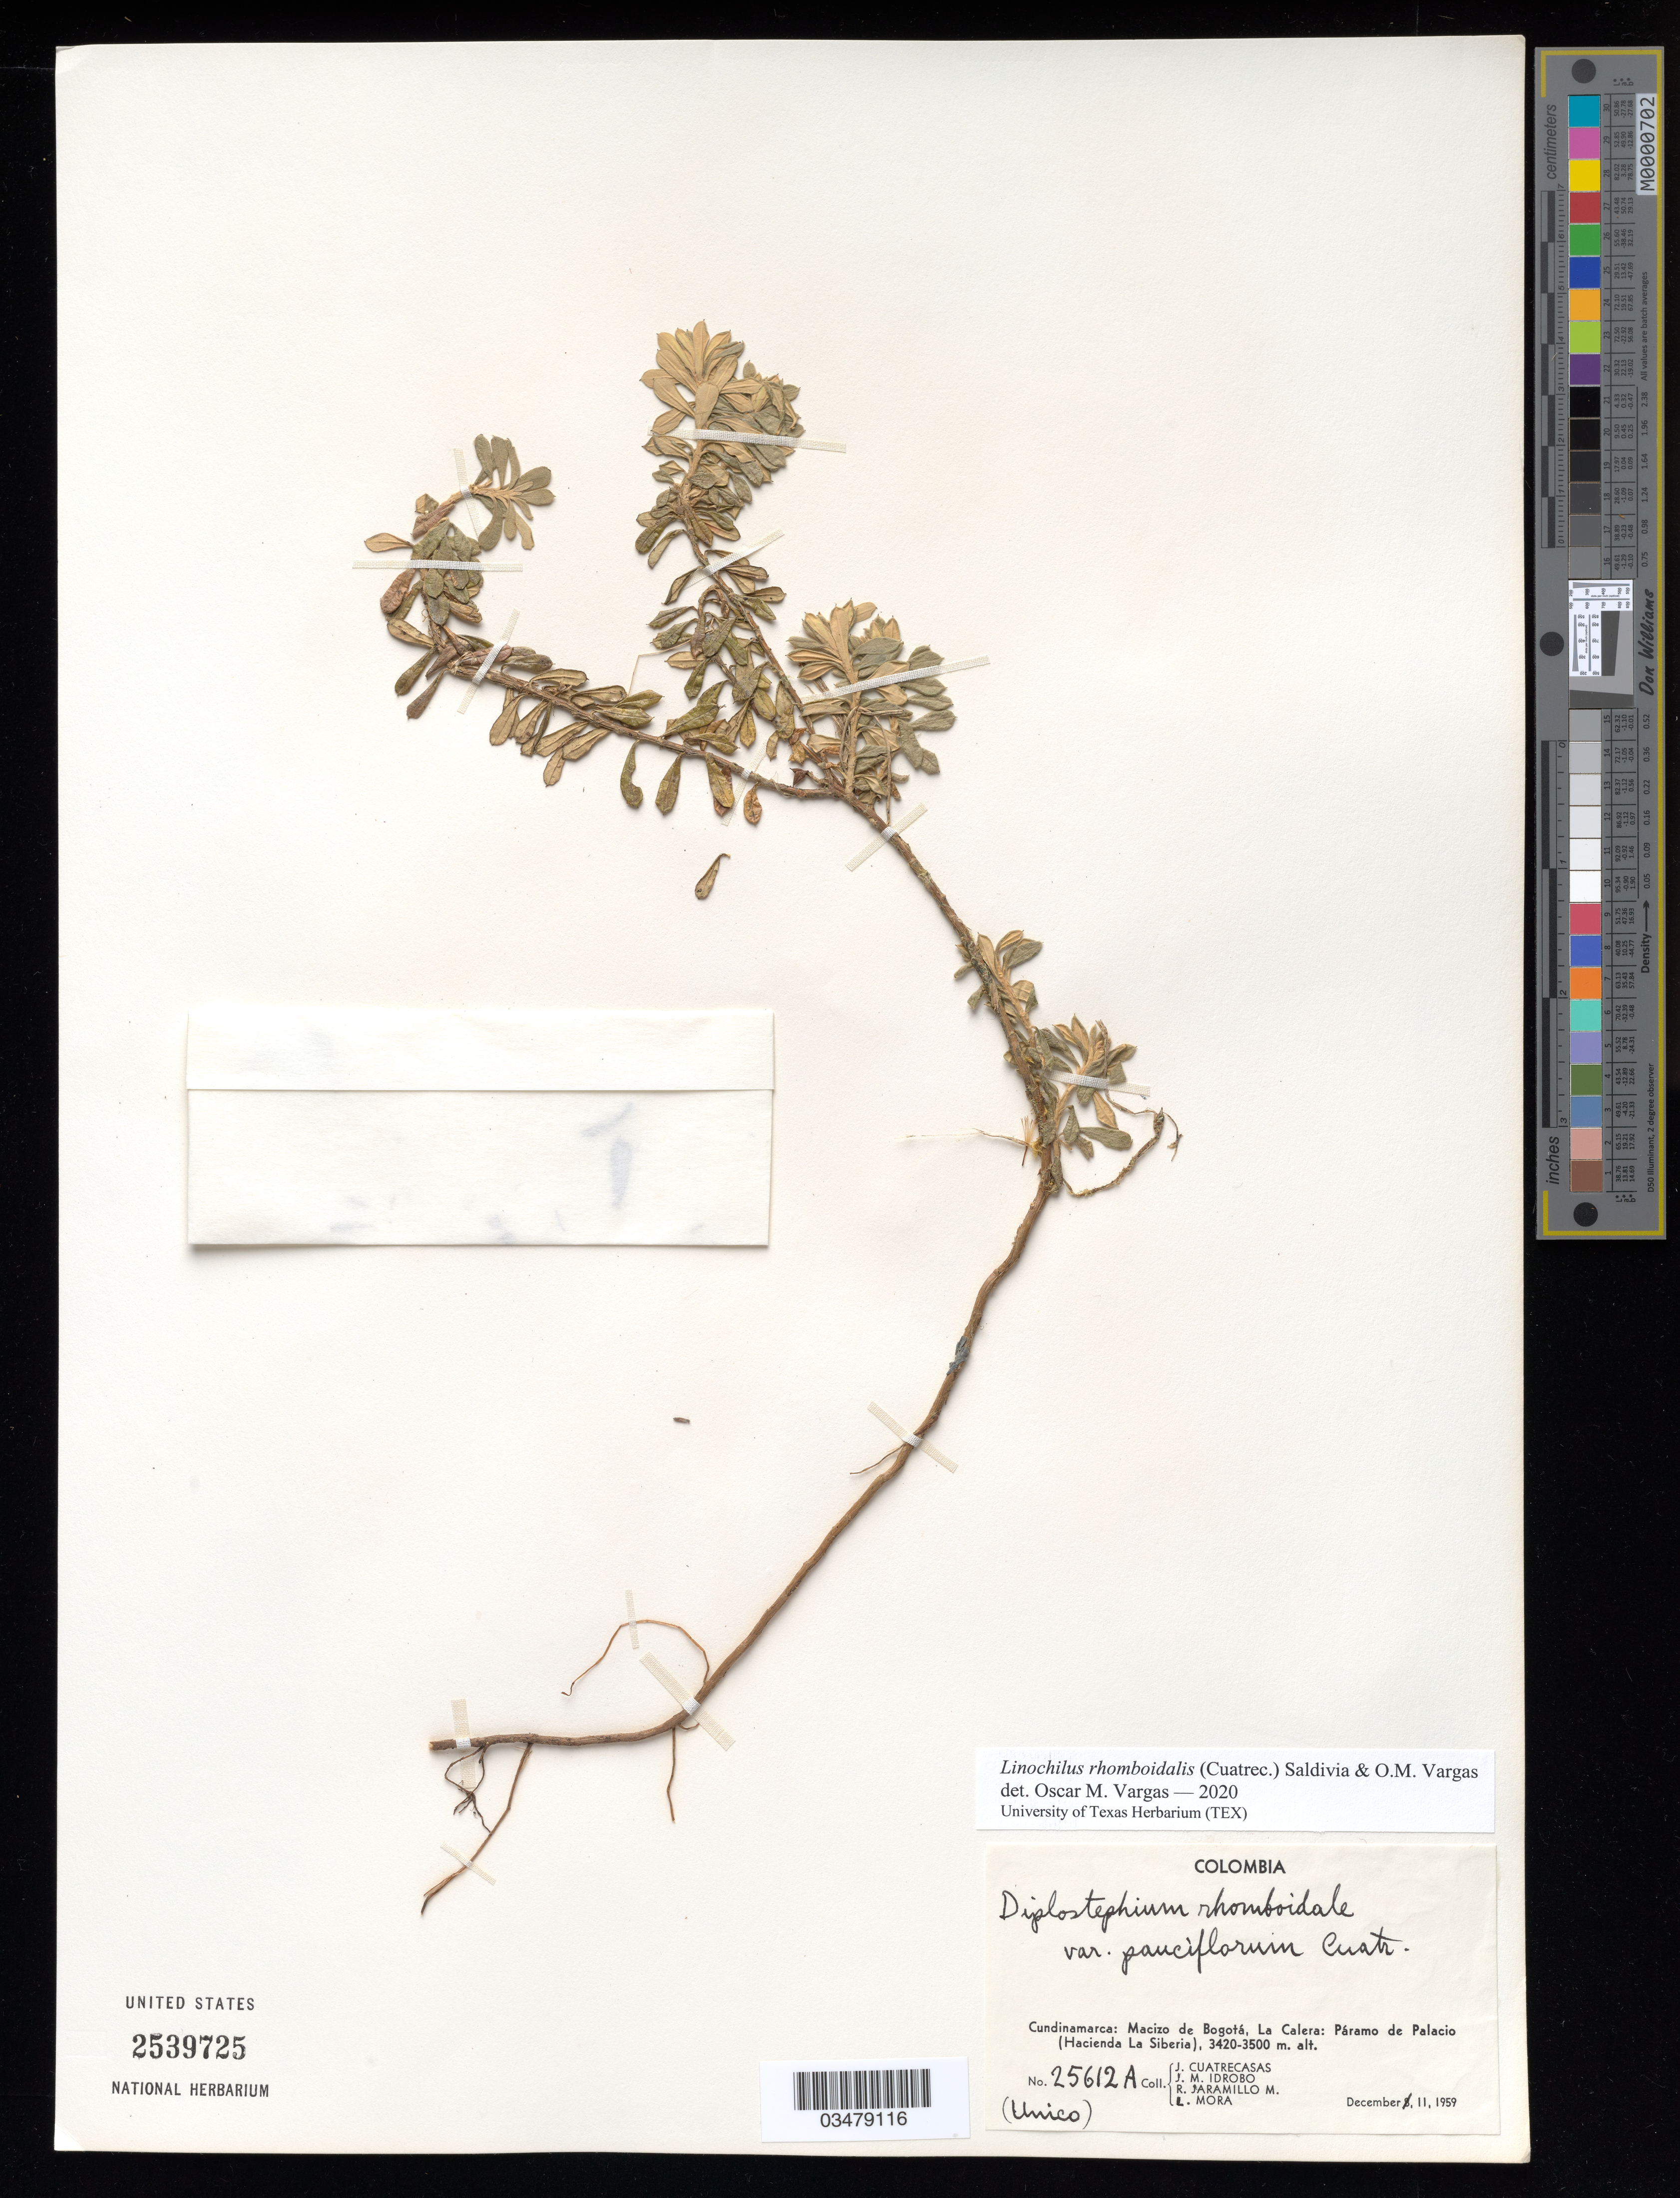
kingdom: Plantae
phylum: Tracheophyta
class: Magnoliopsida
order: Asterales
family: Asteraceae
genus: Linochilus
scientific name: Linochilus rhomboidalis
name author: (Cuatrec.) Saldivia & O.M. Vargas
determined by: Vargas, Oscar M.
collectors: J. Cuatrecasas, J. M. Idrobo, R. Jaramillo M. & Mora, --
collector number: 25612 A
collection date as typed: December 8, 11, 1959 (number 8 cross out with a pencil)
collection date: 1959-12-11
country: Colombia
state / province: Cundinamarca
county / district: La Calera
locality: Macizo de Bogota, La Calera: Paramo de Palacio (Hacienda La Siberia).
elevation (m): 3420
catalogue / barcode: US 2539725